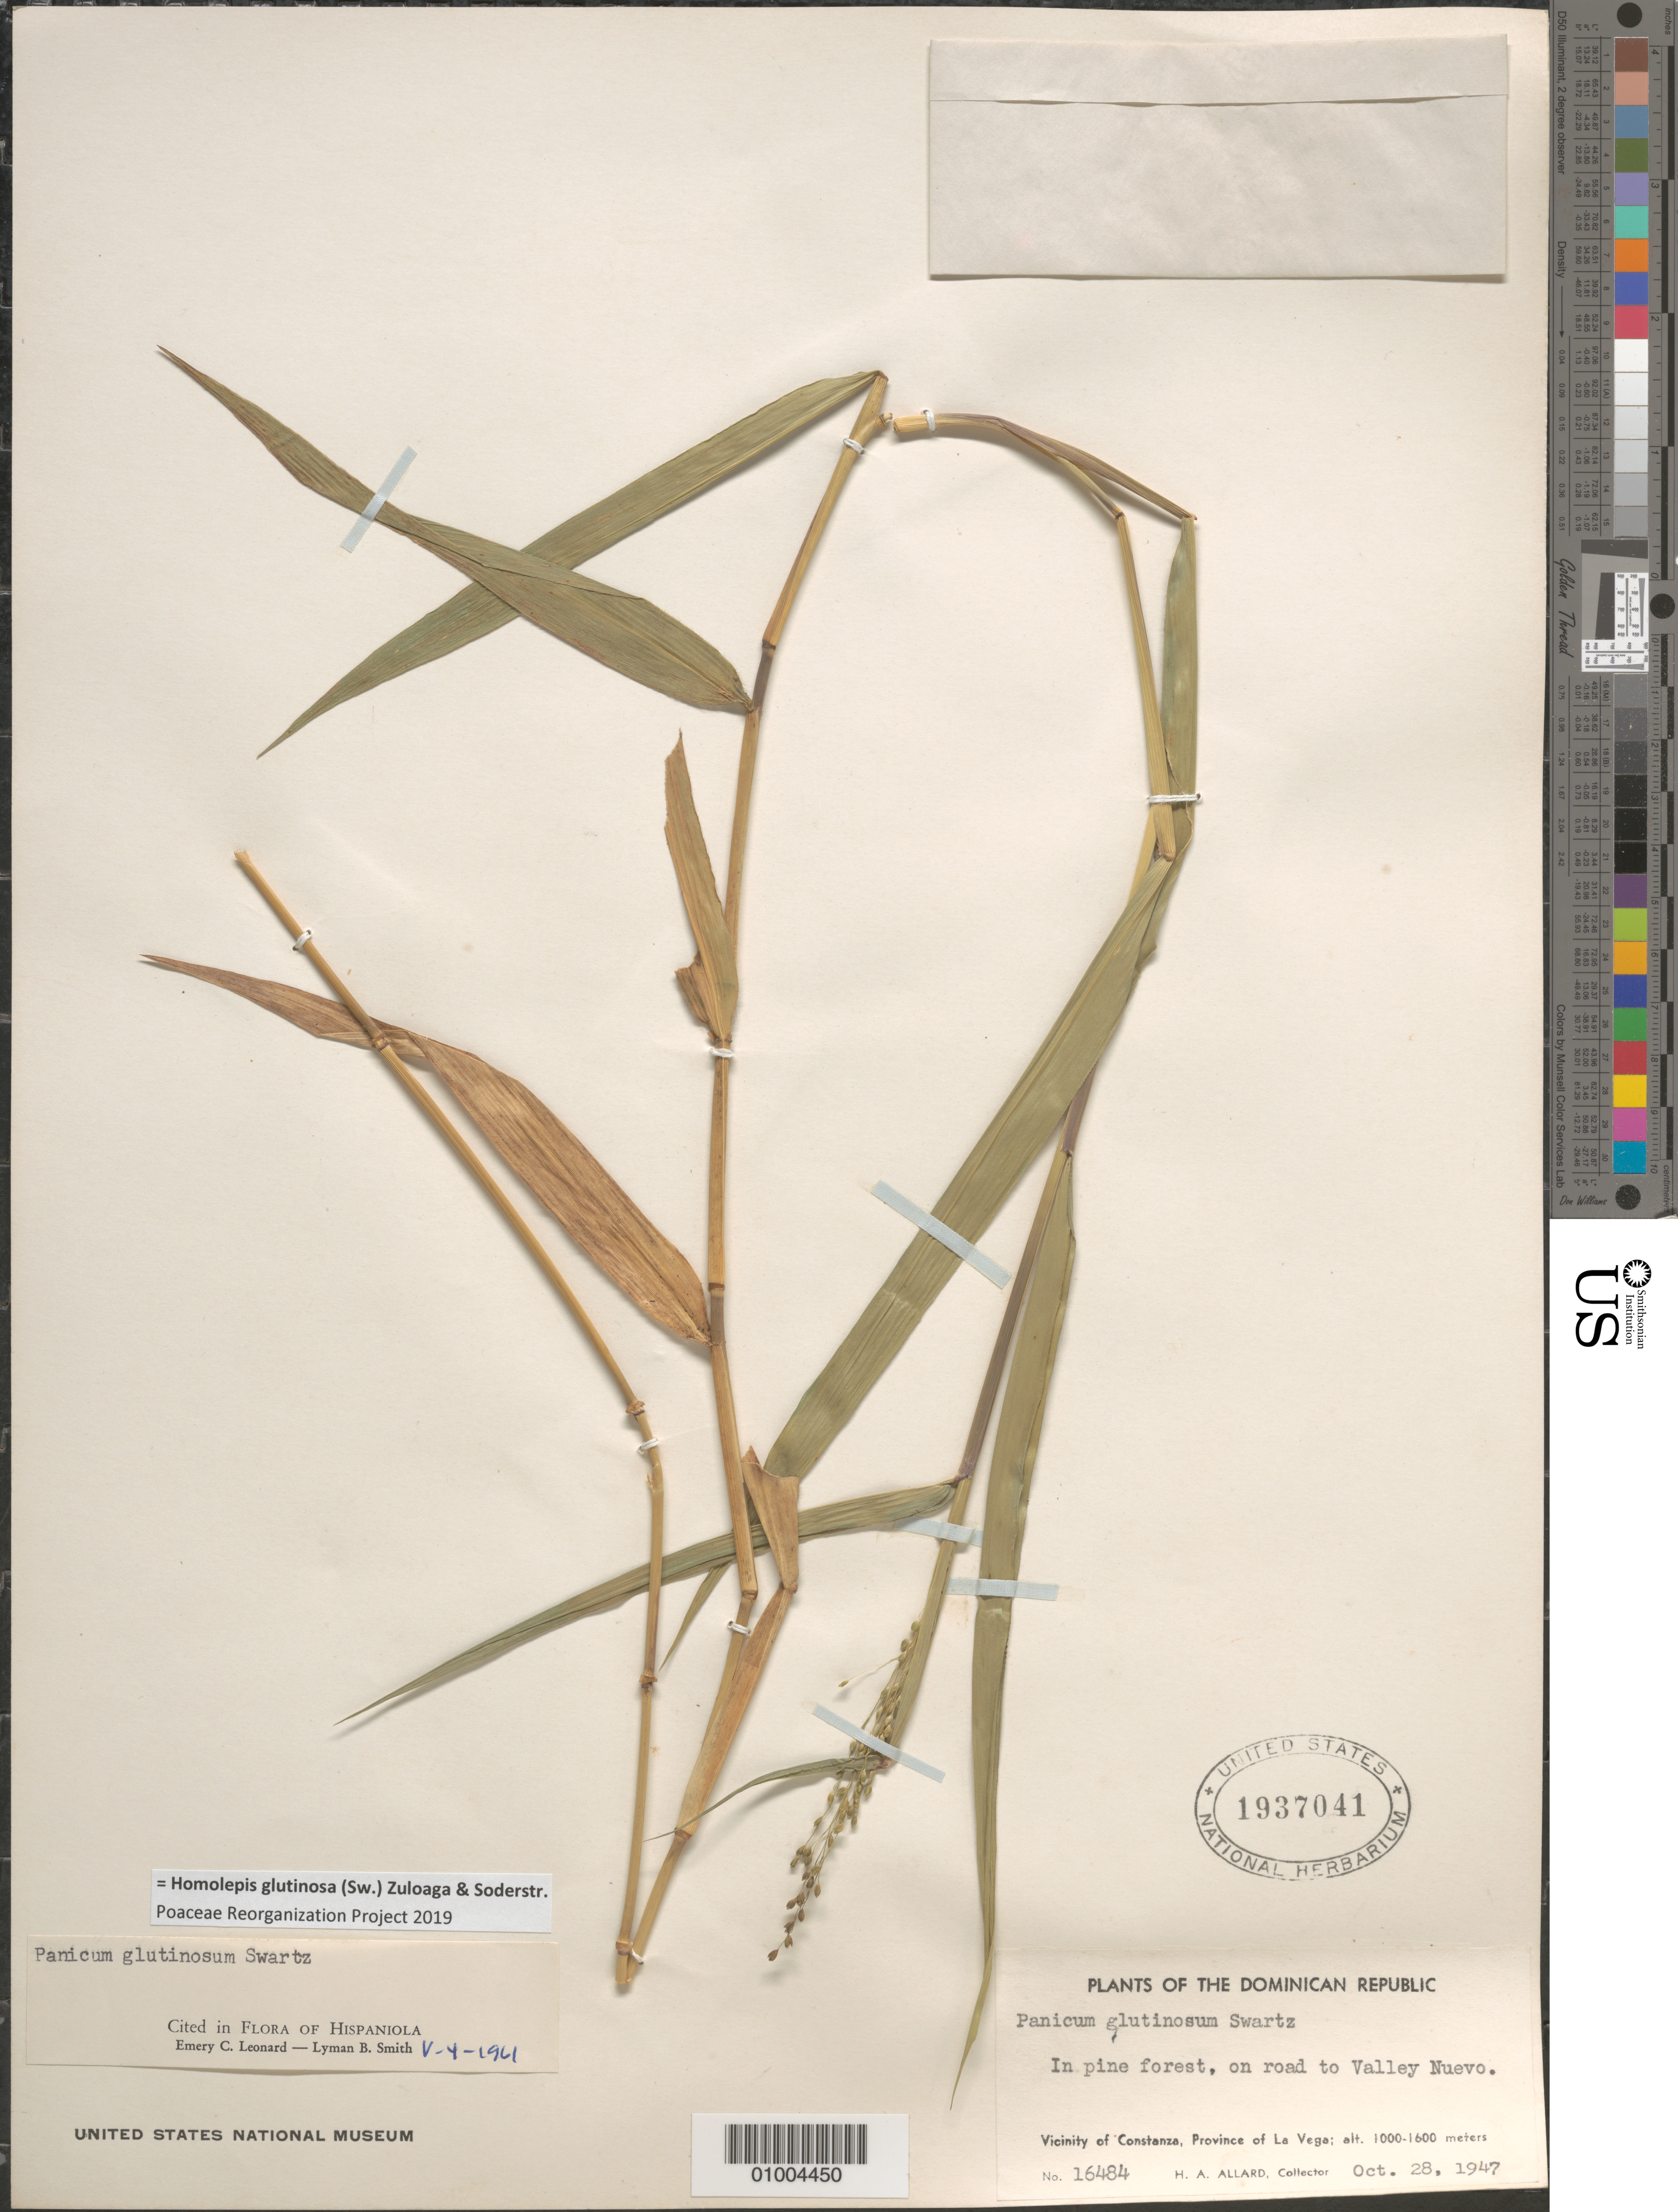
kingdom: Plantae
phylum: Tracheophyta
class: Liliopsida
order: Poales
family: Poaceae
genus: Homolepis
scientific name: Homolepis glutinosa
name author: (Sw.) Zuloaga & Soderstr.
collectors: H. A. Allard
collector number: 16484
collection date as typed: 28 Oct 1947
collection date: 1947-10-28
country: Dominican Republic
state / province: La Vega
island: Hispaniola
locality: on road to Valley Nuevo, in pine forest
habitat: in mossy pine forest on road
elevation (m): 1000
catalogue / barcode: US 1937041